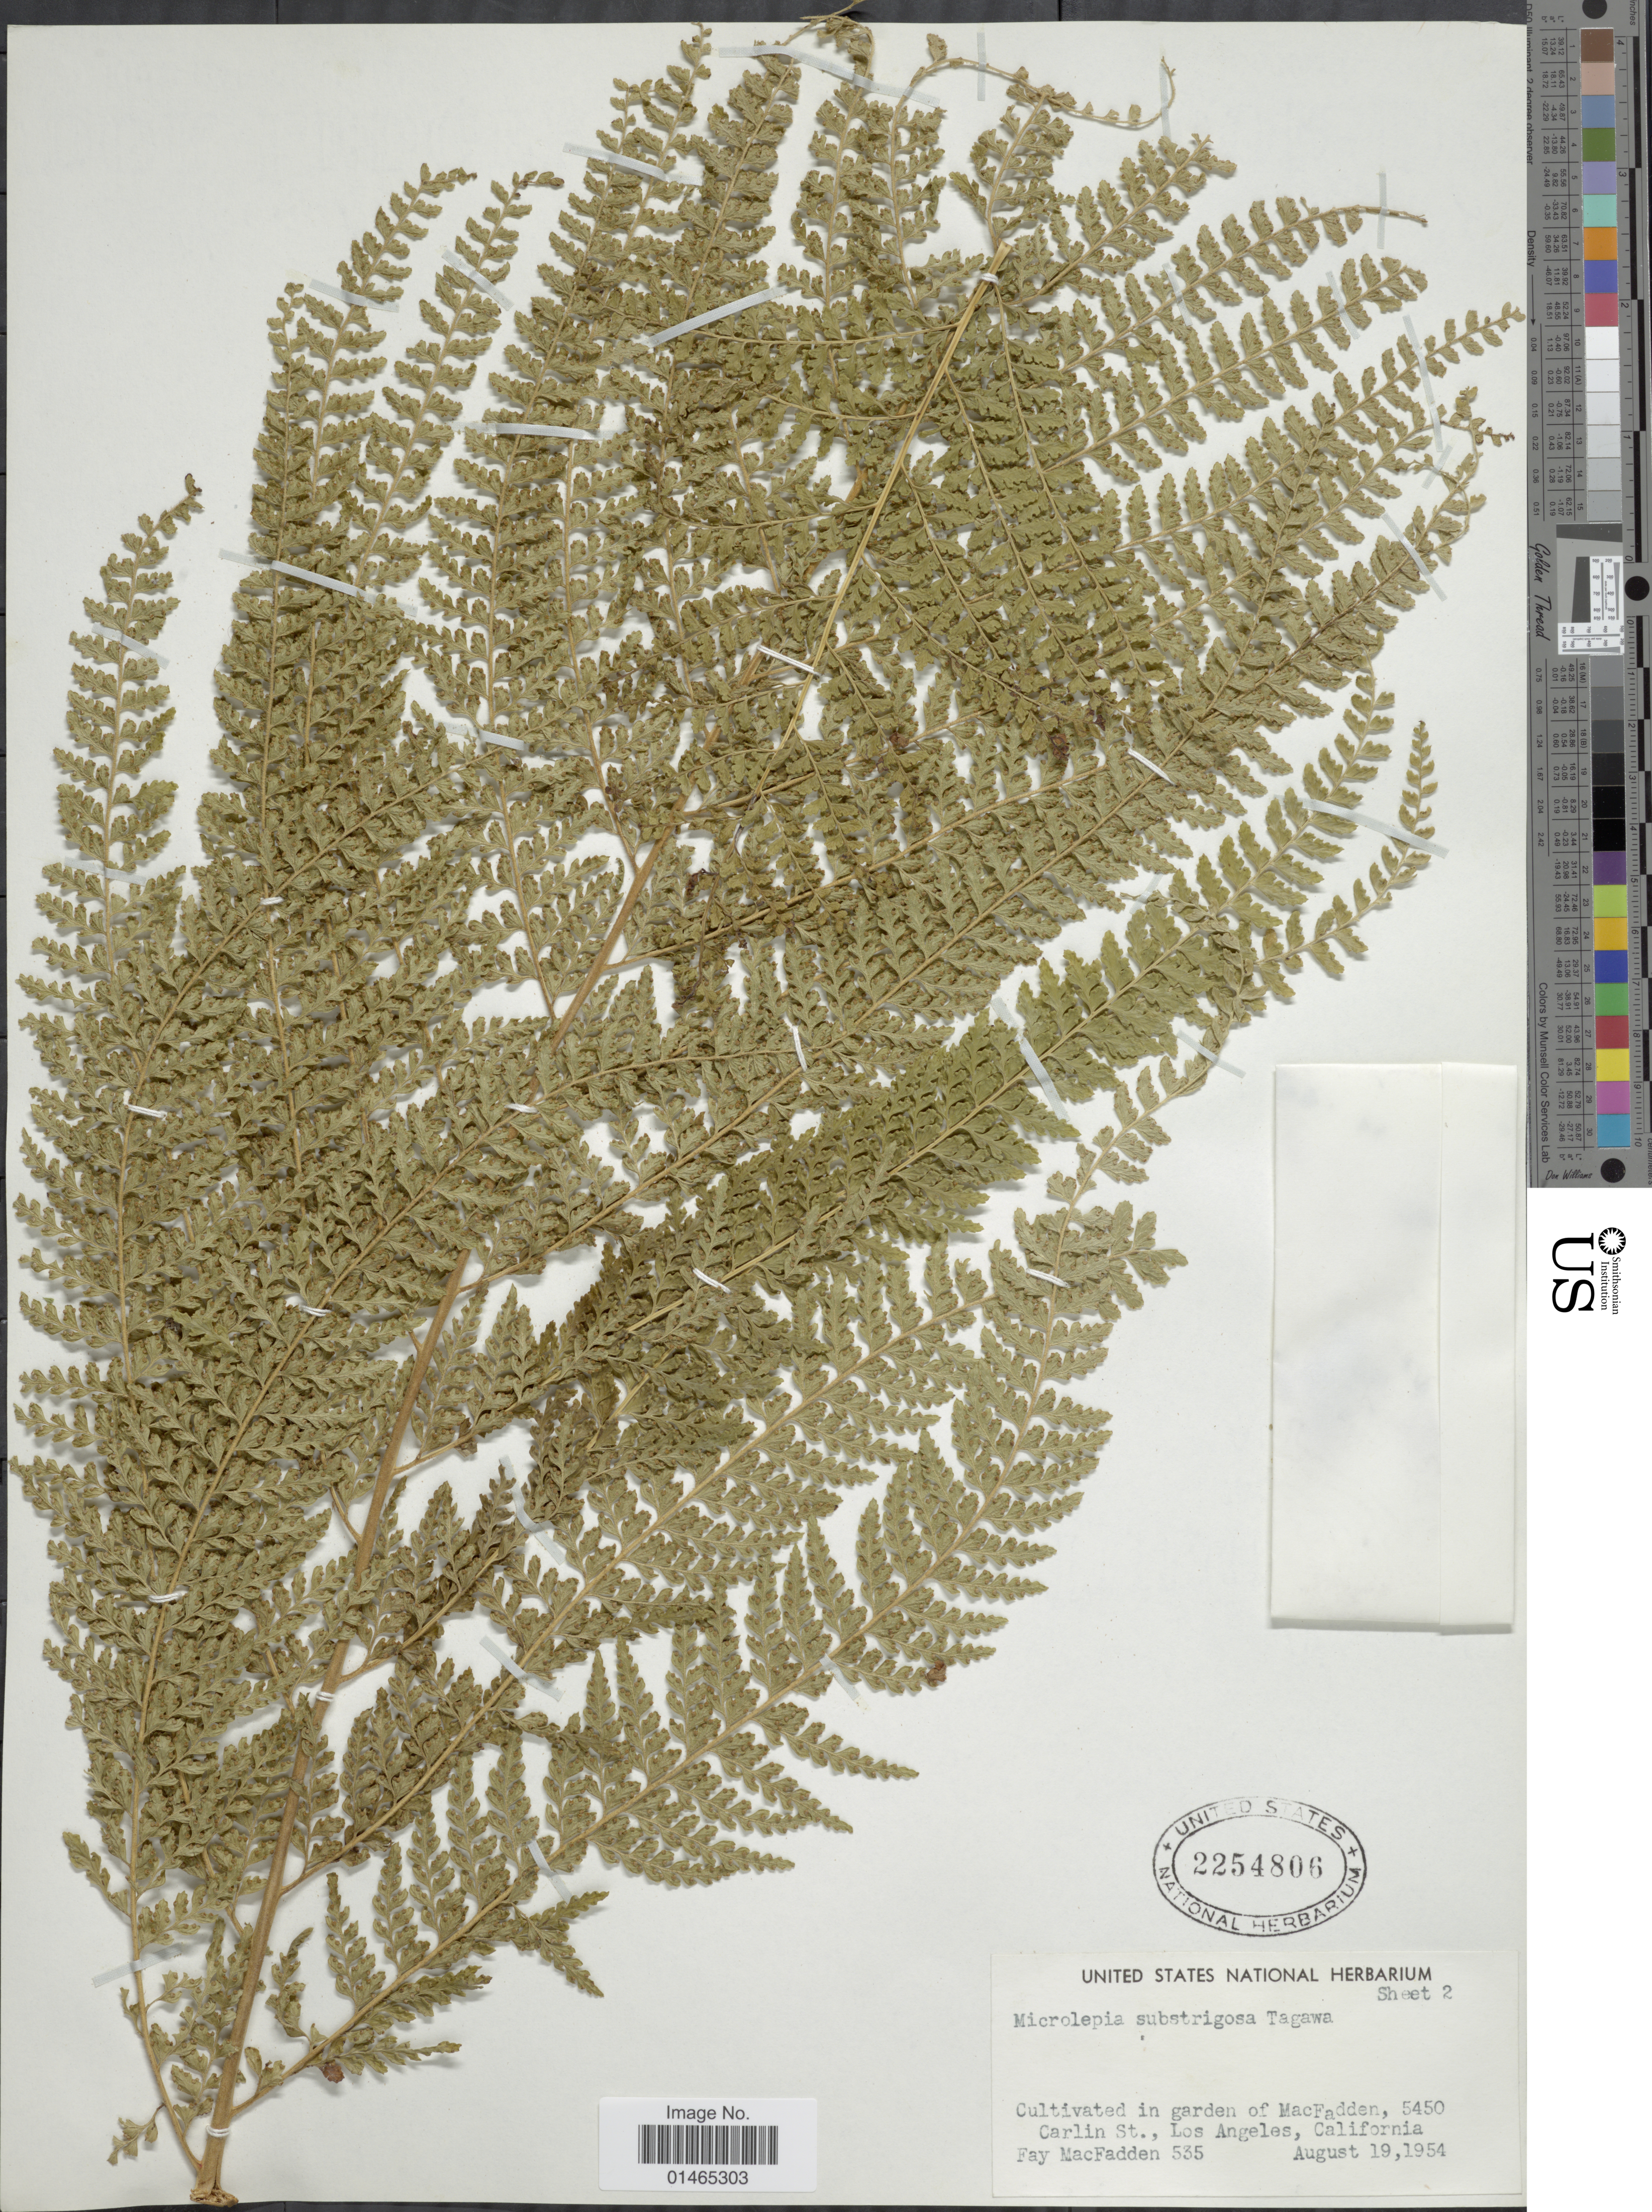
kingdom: Plantae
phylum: Tracheophyta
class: Polypodiopsida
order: Polypodiales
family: Dennstaedtiaceae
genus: Microlepia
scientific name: Microlepia substrigosa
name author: Tagawa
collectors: F. MacFadden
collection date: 1954-08-19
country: United States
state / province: California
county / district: Los Angeles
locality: Cultivated in garden of MacFadden, 5450 Carlin St., Los Angeles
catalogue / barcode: US 2254806